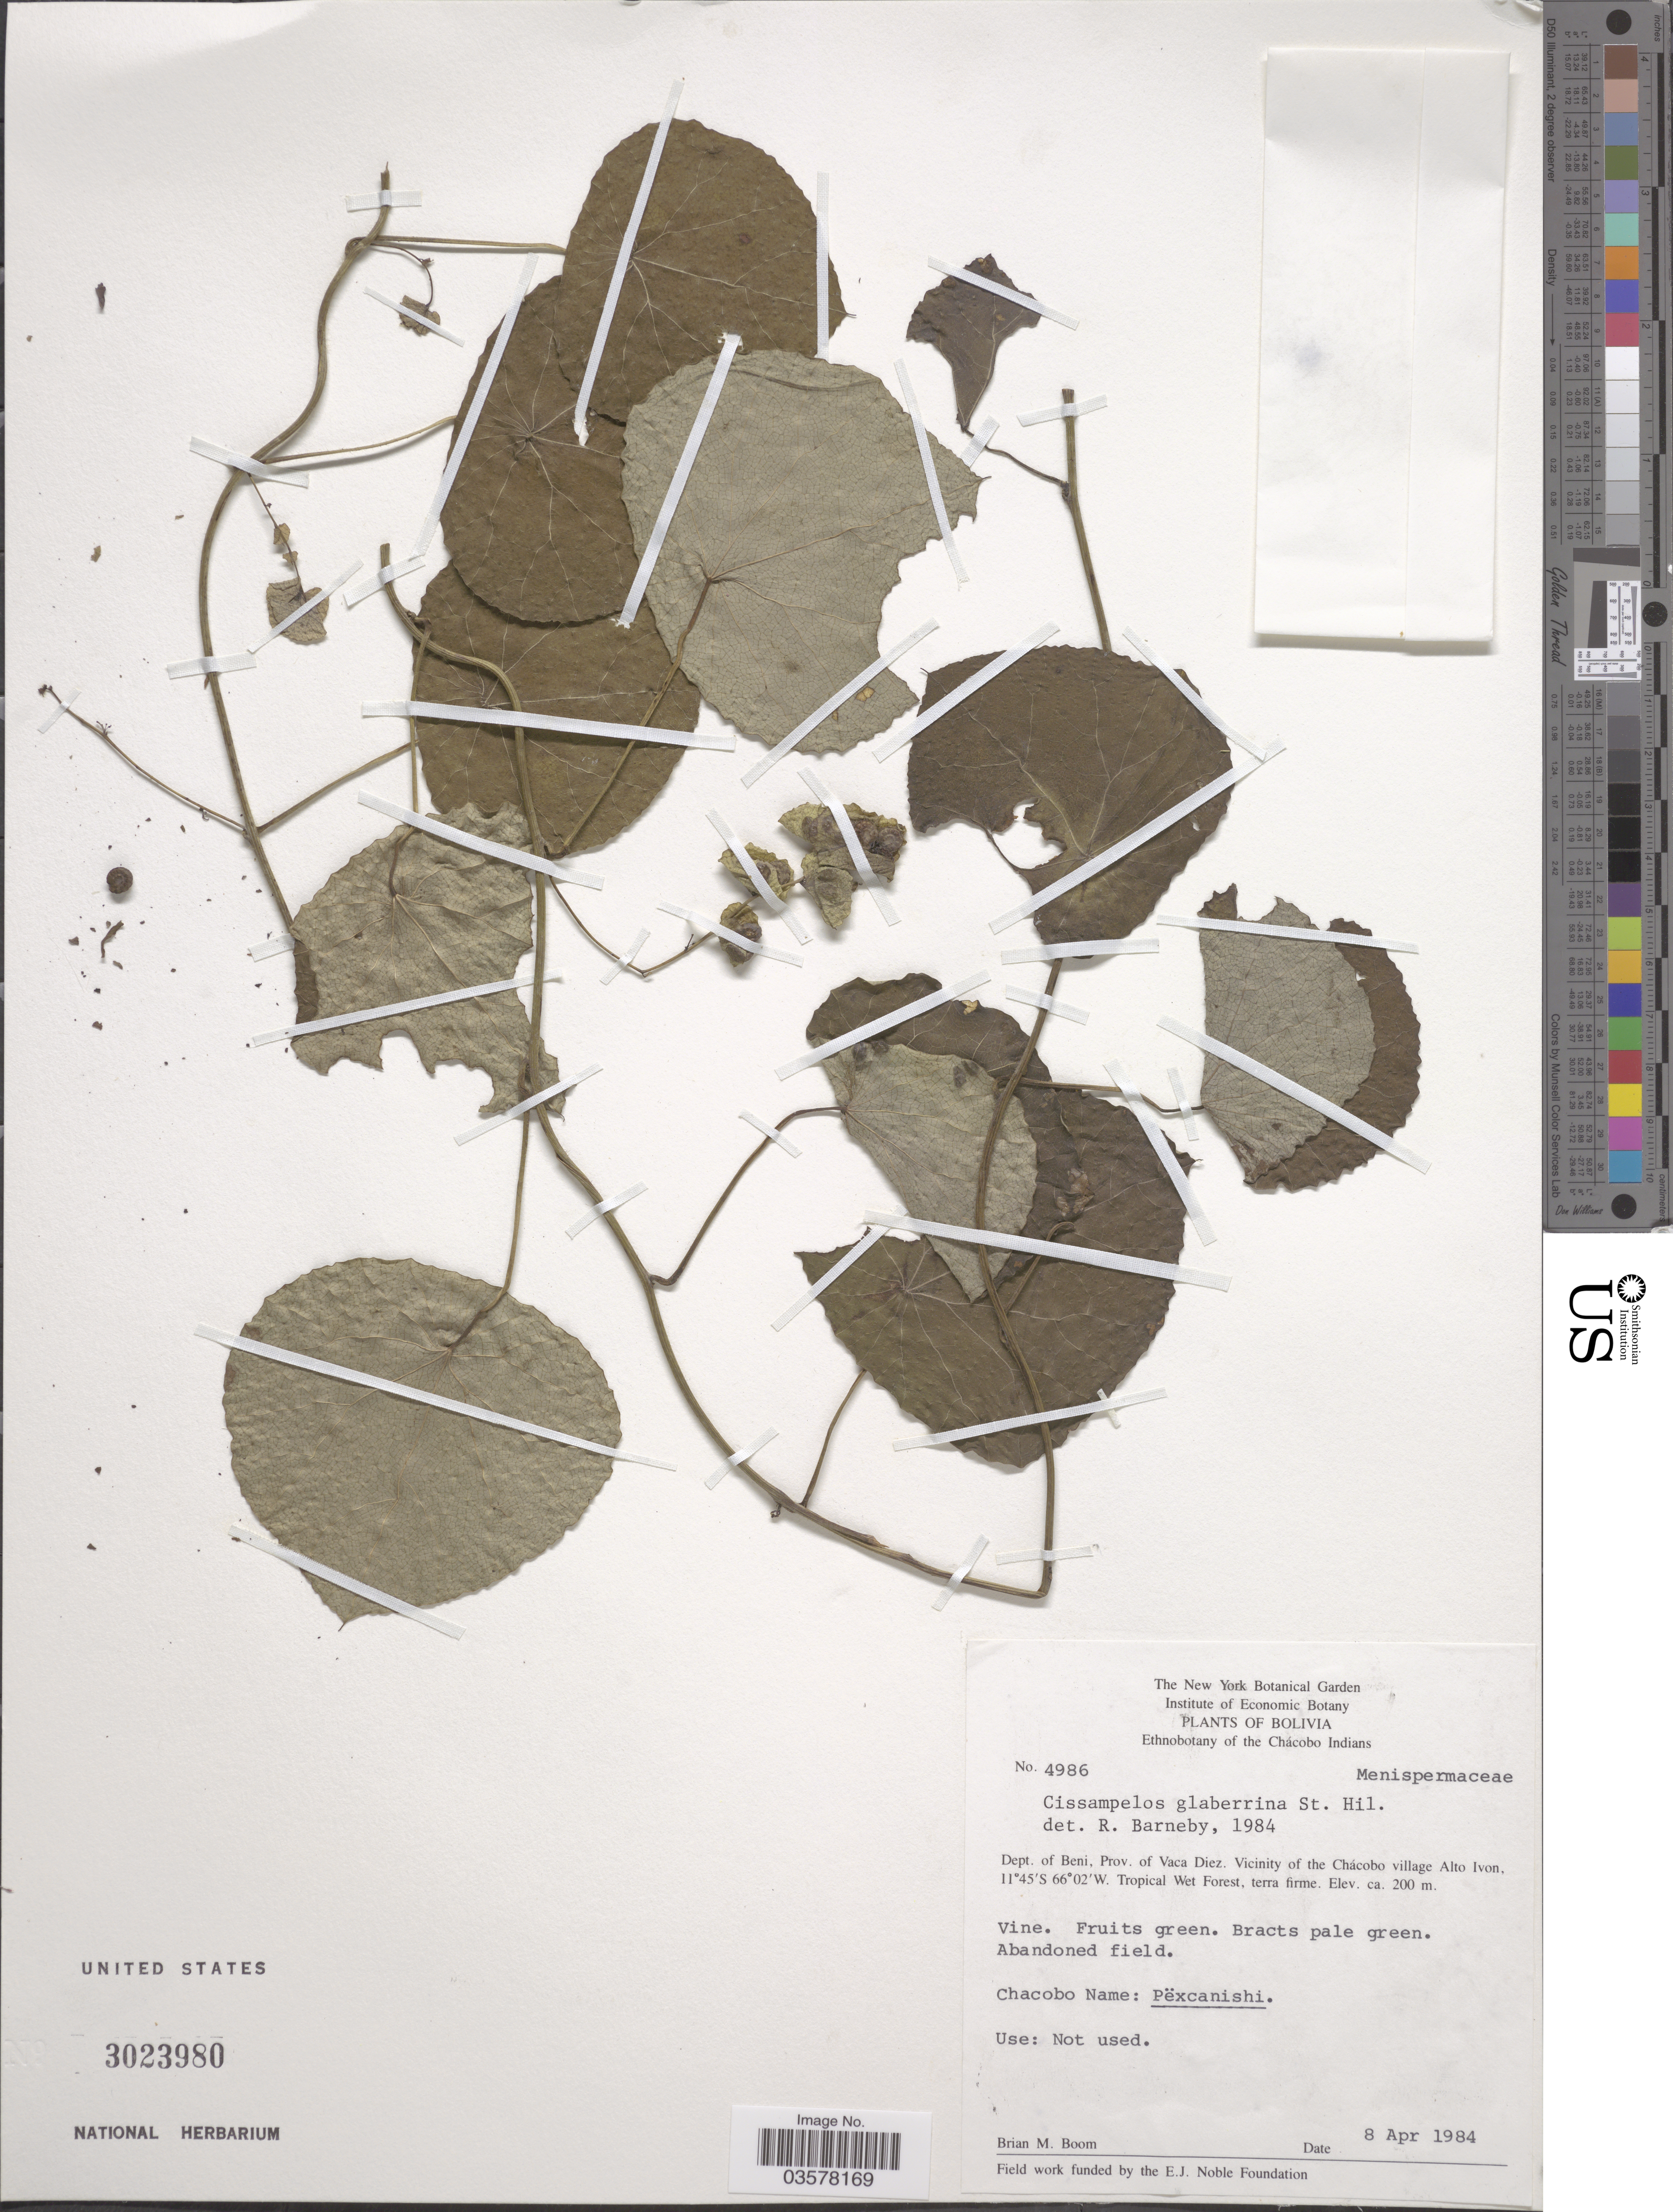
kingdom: Plantae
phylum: Tracheophyta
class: Magnoliopsida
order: Ranunculales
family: Menispermaceae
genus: Cissampelos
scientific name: Cissampelos glaberrima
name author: A. St.-Hil.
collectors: B. M. Boom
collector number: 4986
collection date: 1984-04-08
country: Bolivia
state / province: Beni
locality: Dept. of Beni, Prov. of Vaca Diez. Vicinity of The Chácobo village Alto Ivon.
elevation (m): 200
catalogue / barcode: US 3023980